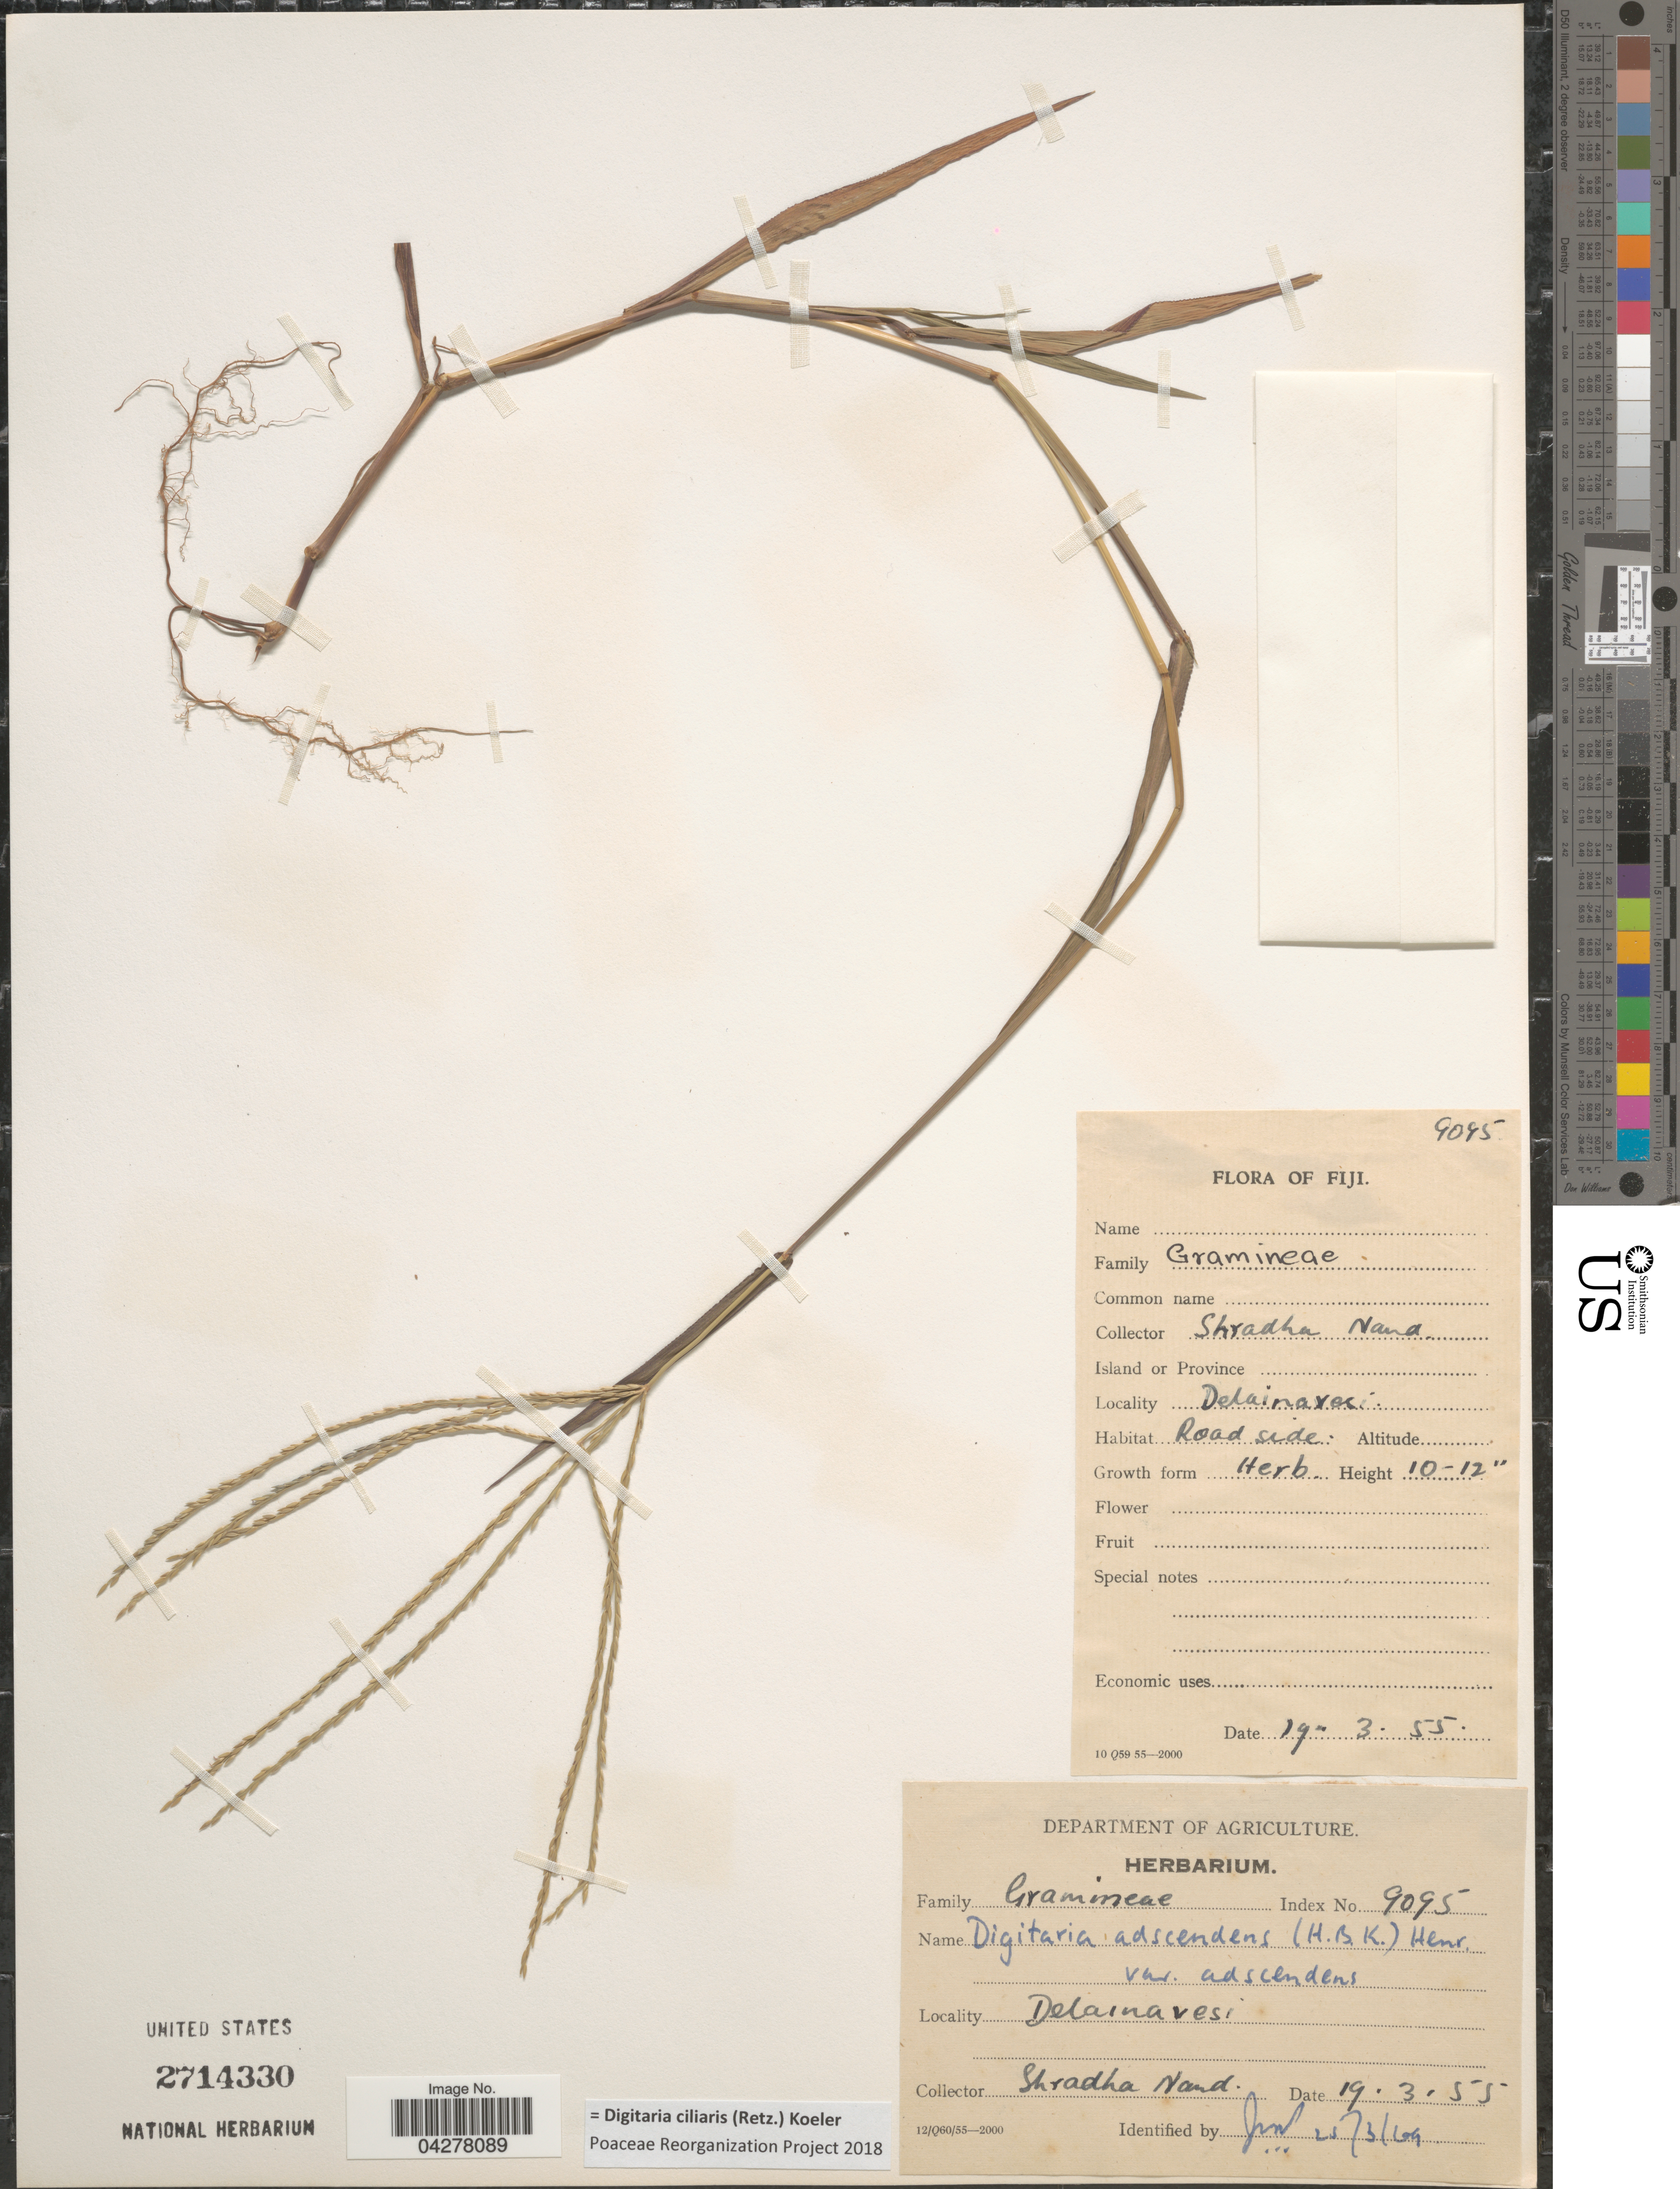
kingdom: Plantae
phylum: Tracheophyta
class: Liliopsida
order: Poales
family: Poaceae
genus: Digitaria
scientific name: Digitaria ciliaris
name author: (Retz.) Koeler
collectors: S. Nand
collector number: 9095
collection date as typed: Transcribed d/m/y: 19/3/55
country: Fiji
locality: Delainavesi. Roadside.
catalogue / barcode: US 2714330